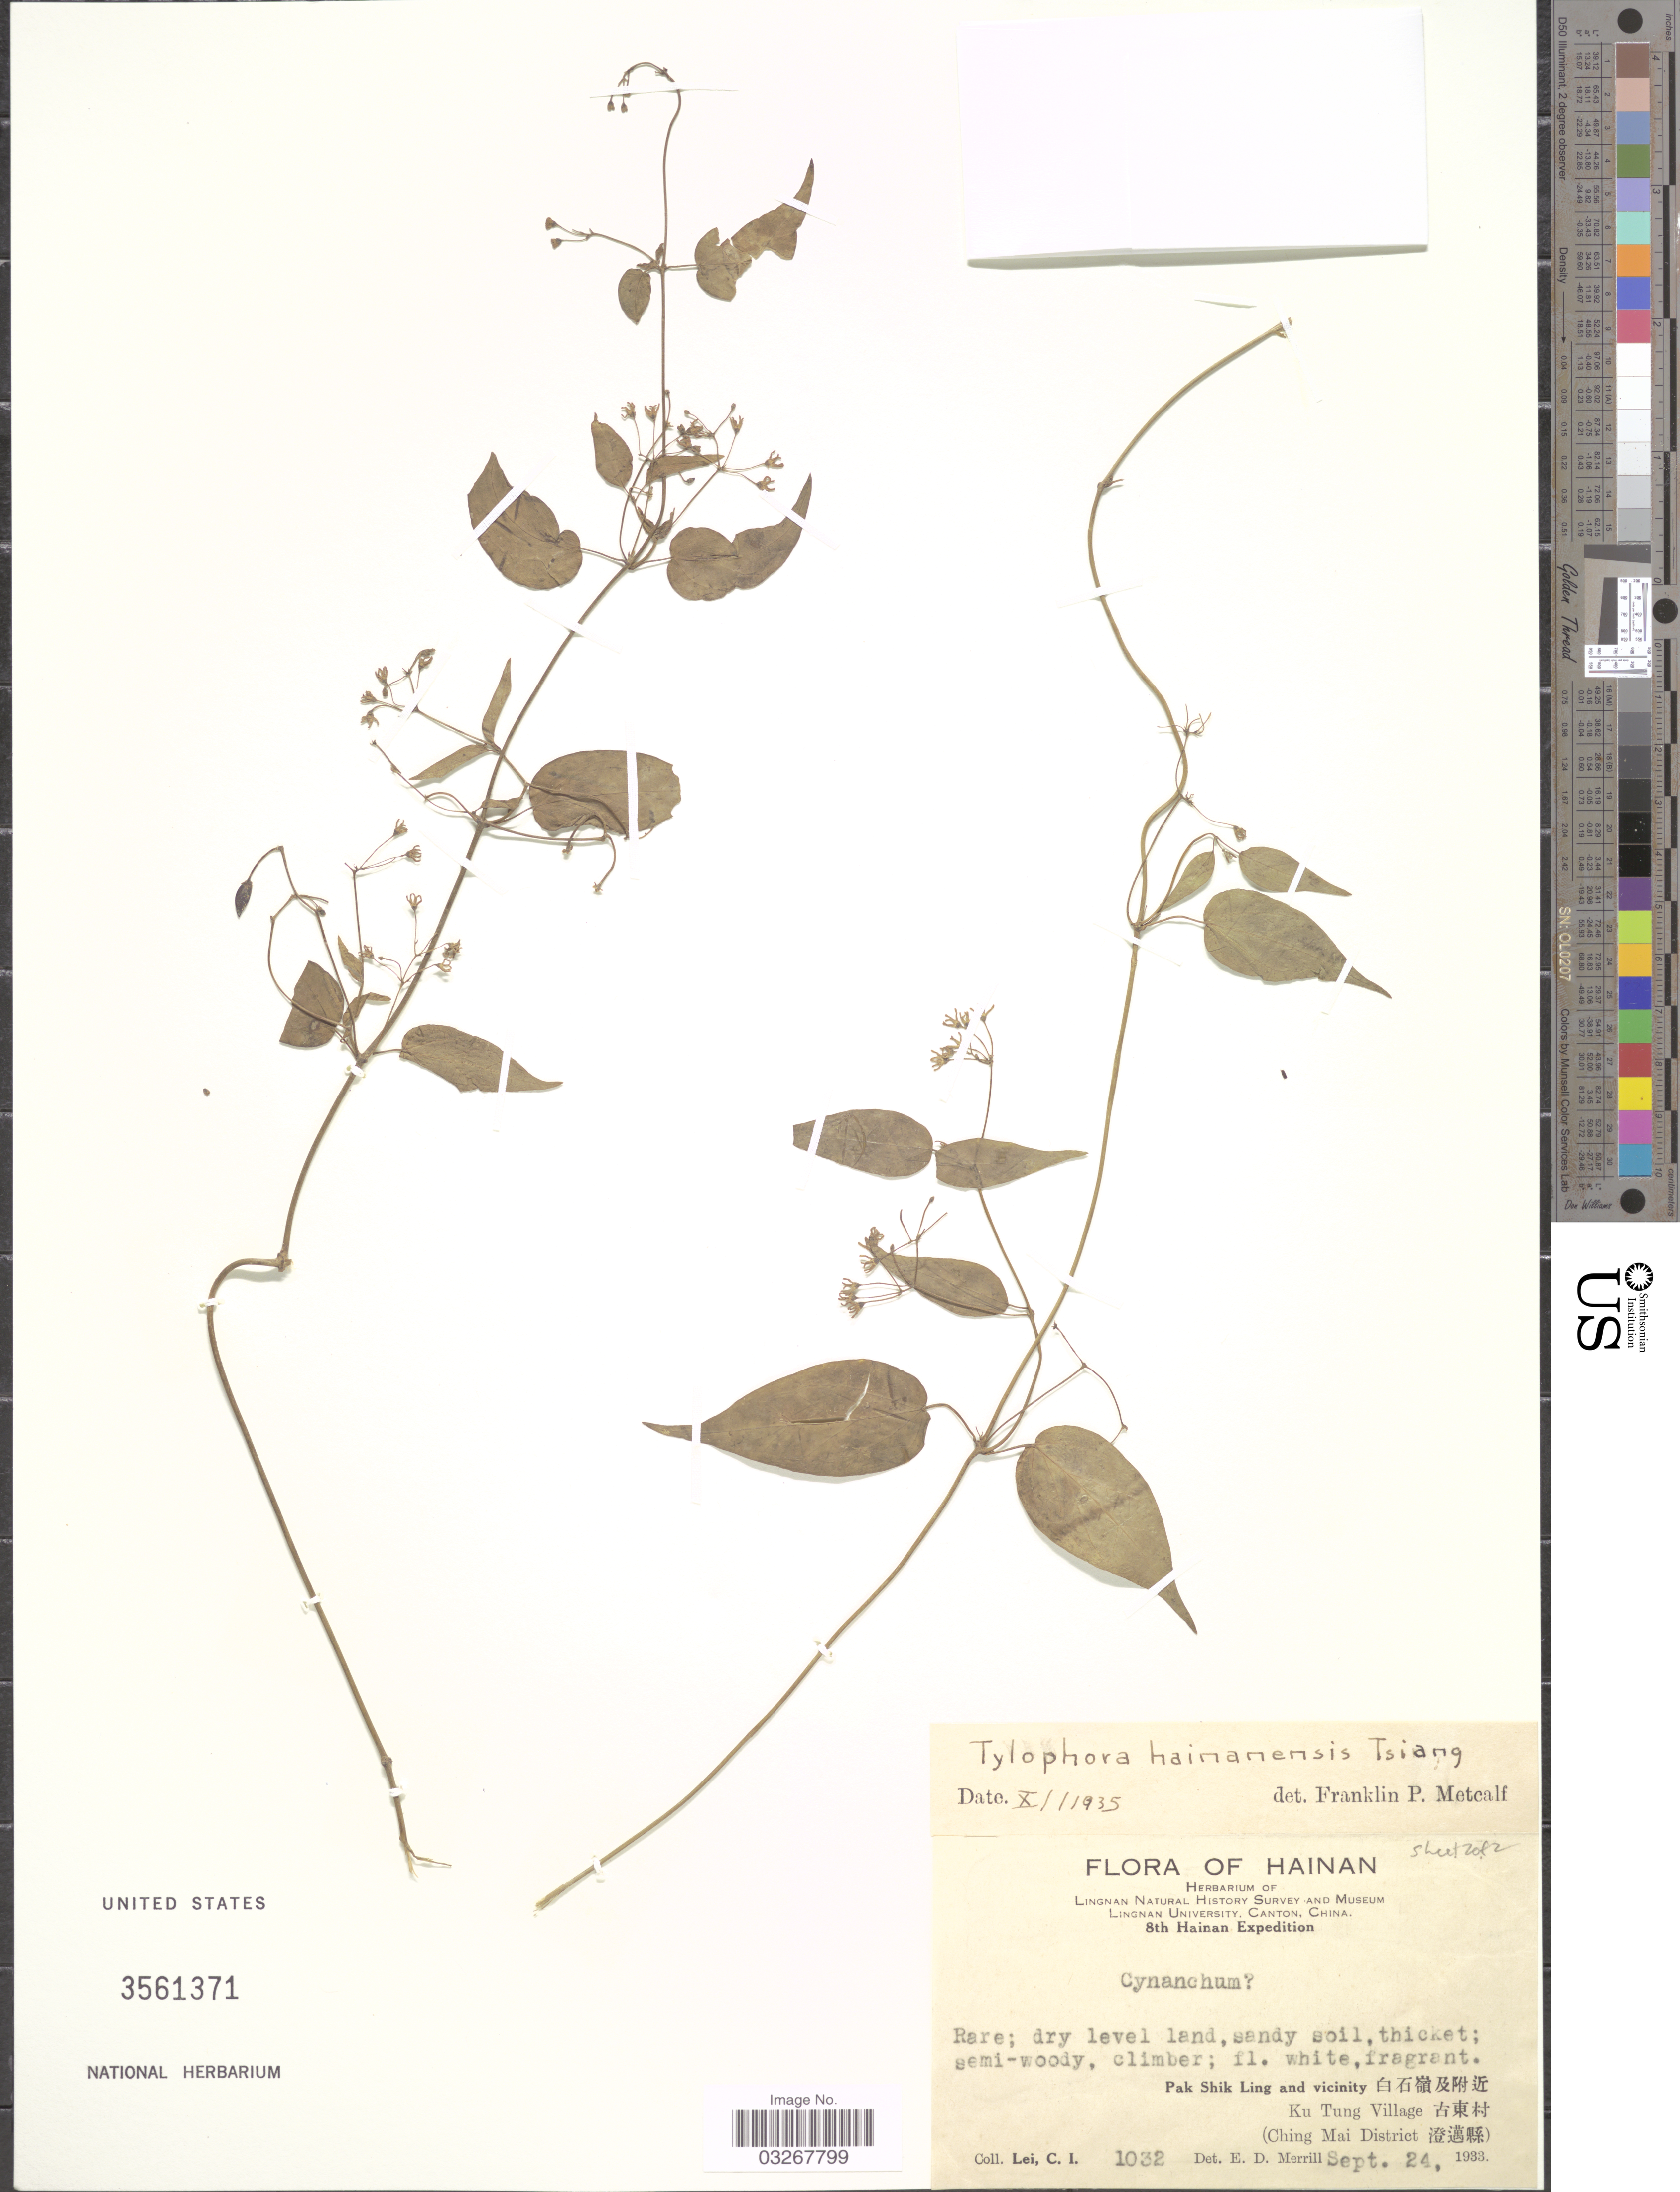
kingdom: Plantae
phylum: Tracheophyta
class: Magnoliopsida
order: Gentianales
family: Apocynaceae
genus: Lygisma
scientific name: Lygisma inflexum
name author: (Constantin) Kerr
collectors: C. I. Lei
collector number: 1032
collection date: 1933-09-24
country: China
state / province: Hainan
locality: Pak Shik Ling and vicinity X. Ku Tung Village X. (Ching Mai District X).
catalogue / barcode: US 3561371